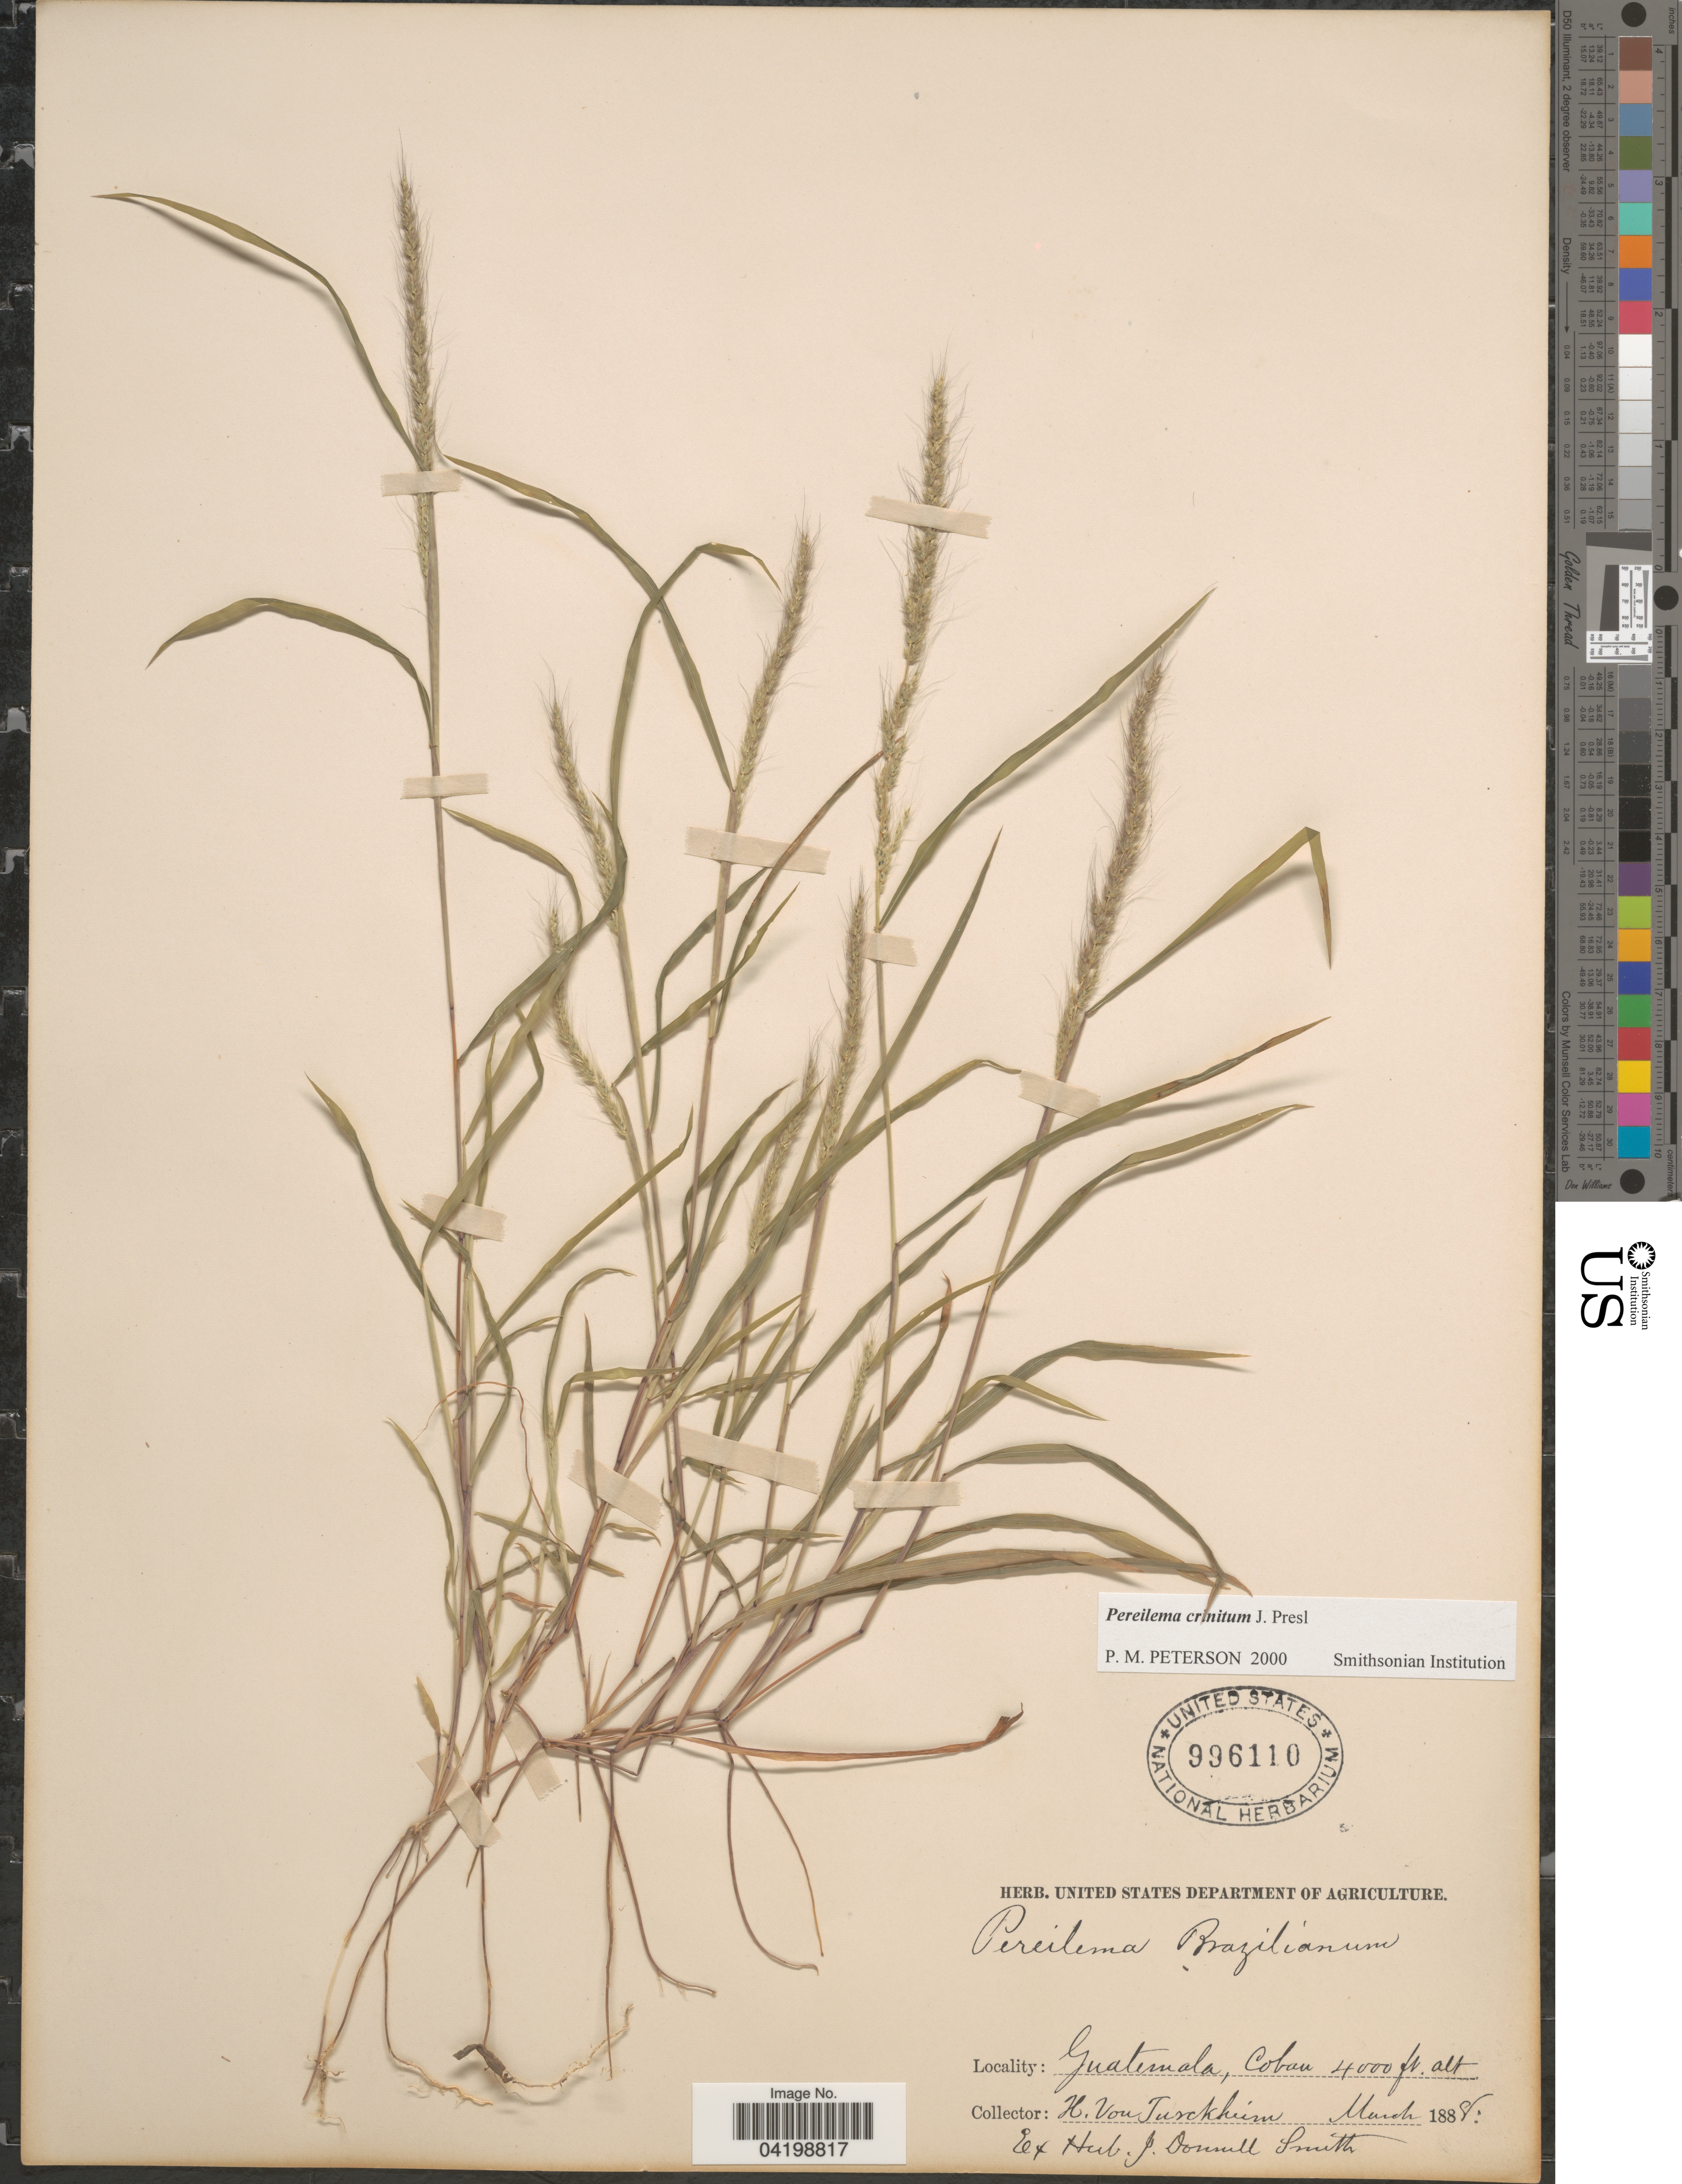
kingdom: Plantae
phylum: Tracheophyta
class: Liliopsida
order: Poales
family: Poaceae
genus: Muhlenbergia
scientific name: Muhlenbergia pereilema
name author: P.M. Peterson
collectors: H. von Türckheim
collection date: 1888-03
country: Guatemala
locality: Coban.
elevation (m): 1219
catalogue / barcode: US 996110